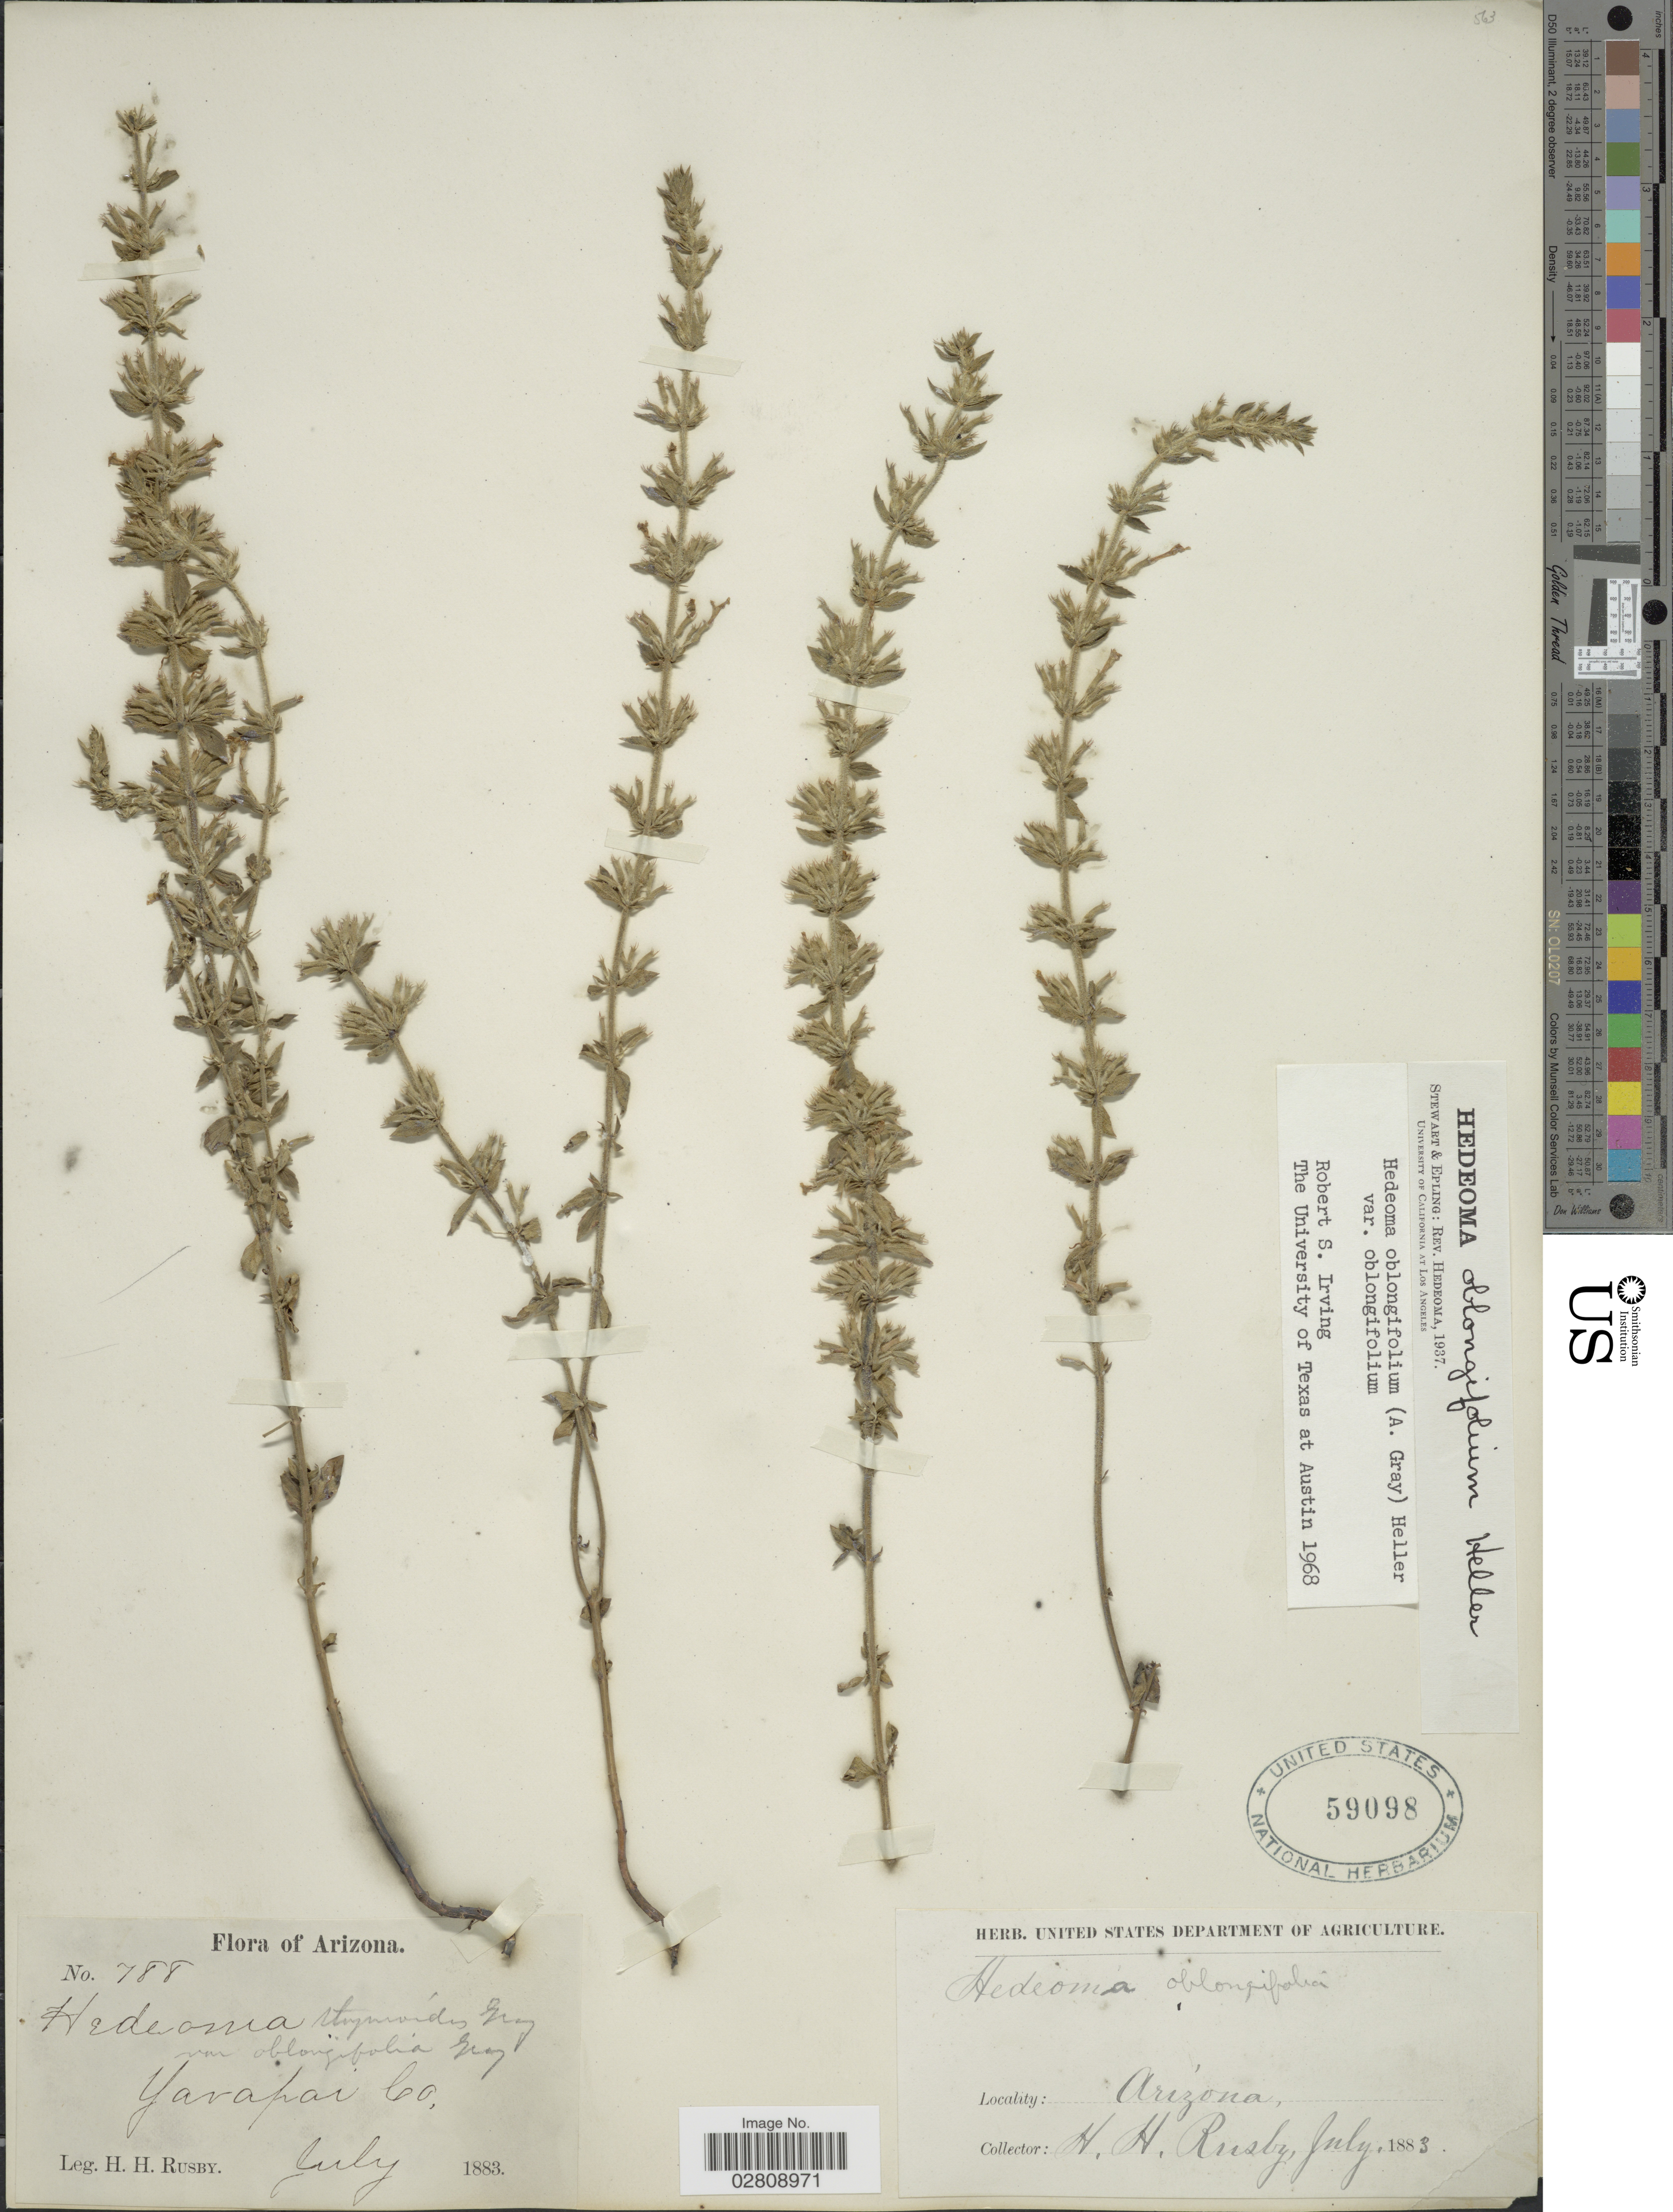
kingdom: Plantae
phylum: Tracheophyta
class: Magnoliopsida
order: Lamiales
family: Lamiaceae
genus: Hedeoma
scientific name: Hedeoma oblongifolia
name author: (A. Gray) A. Heller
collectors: H. H. Rusby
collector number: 788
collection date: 1883-07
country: United States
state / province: Arizona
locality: Yavapai Co.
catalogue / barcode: US 59098